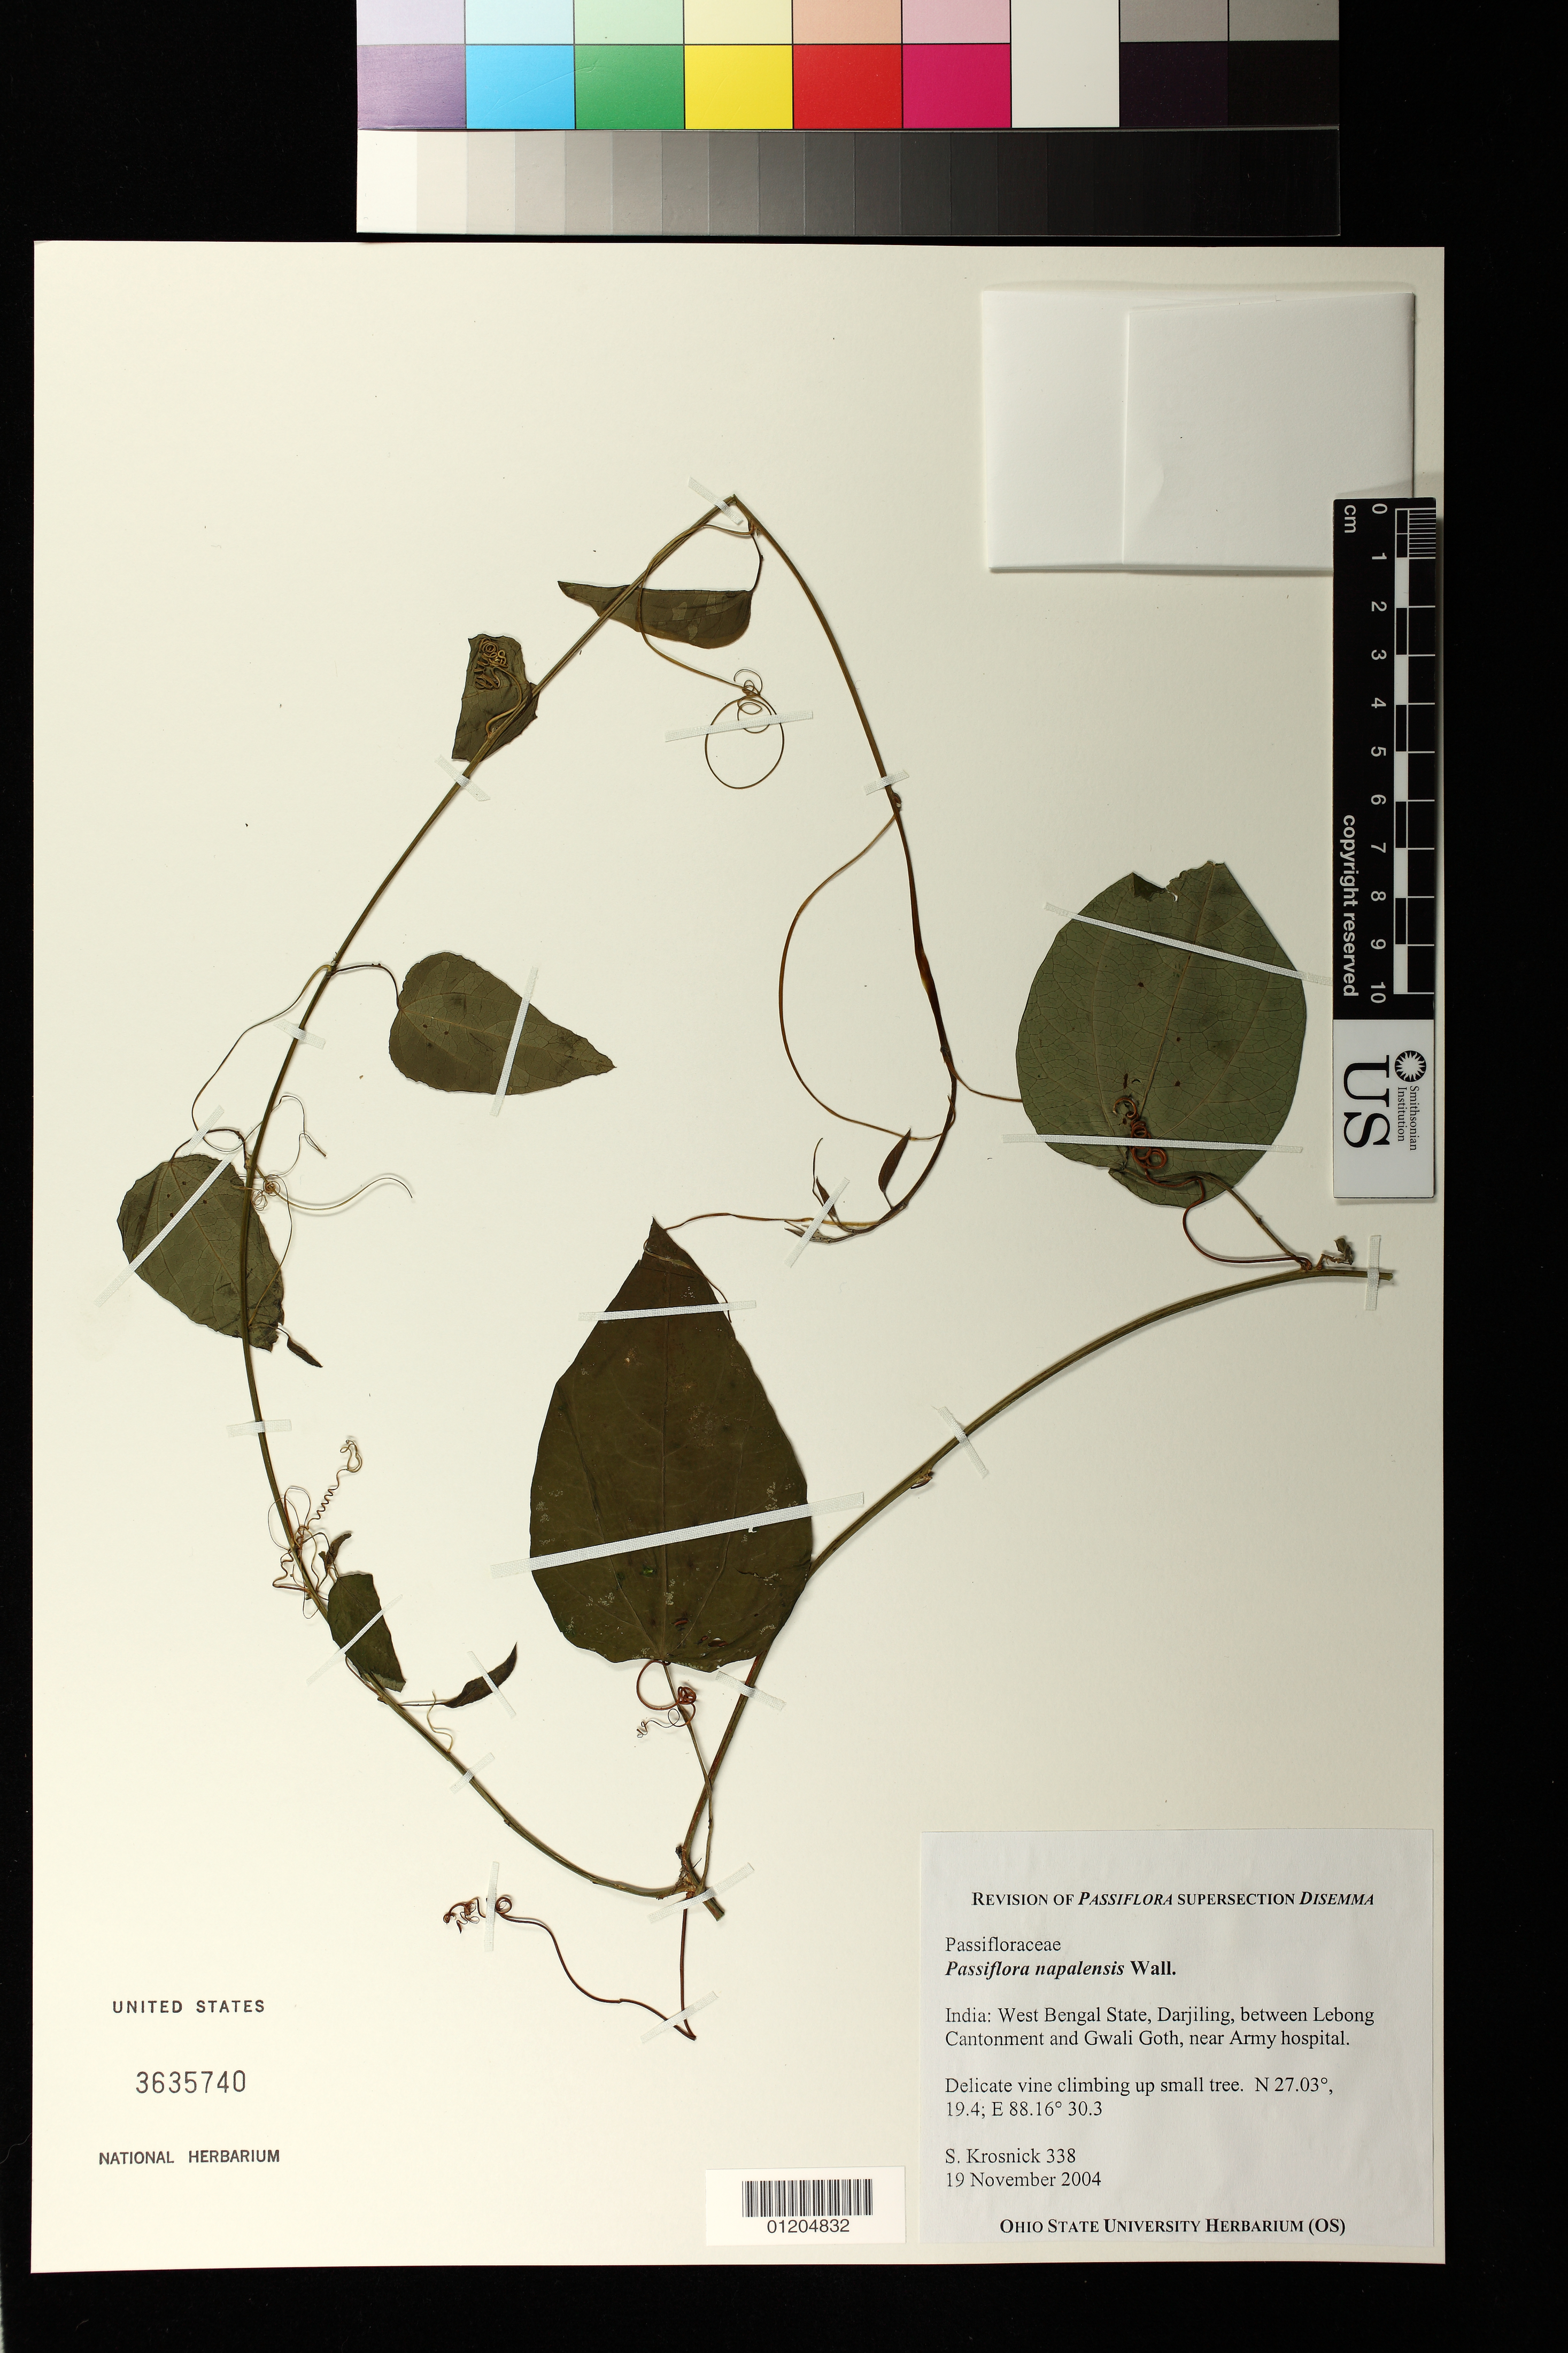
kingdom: Plantae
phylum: Tracheophyta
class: Magnoliopsida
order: Malpighiales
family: Passifloraceae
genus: Passiflora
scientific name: Passiflora napalensis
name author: Wall.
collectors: S. Krosnick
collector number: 338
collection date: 2004-11-19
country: India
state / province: West Bengal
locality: Darjiling, between Lebong Cantonment and Gwali Goth, near Army hospital.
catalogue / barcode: US 3635740